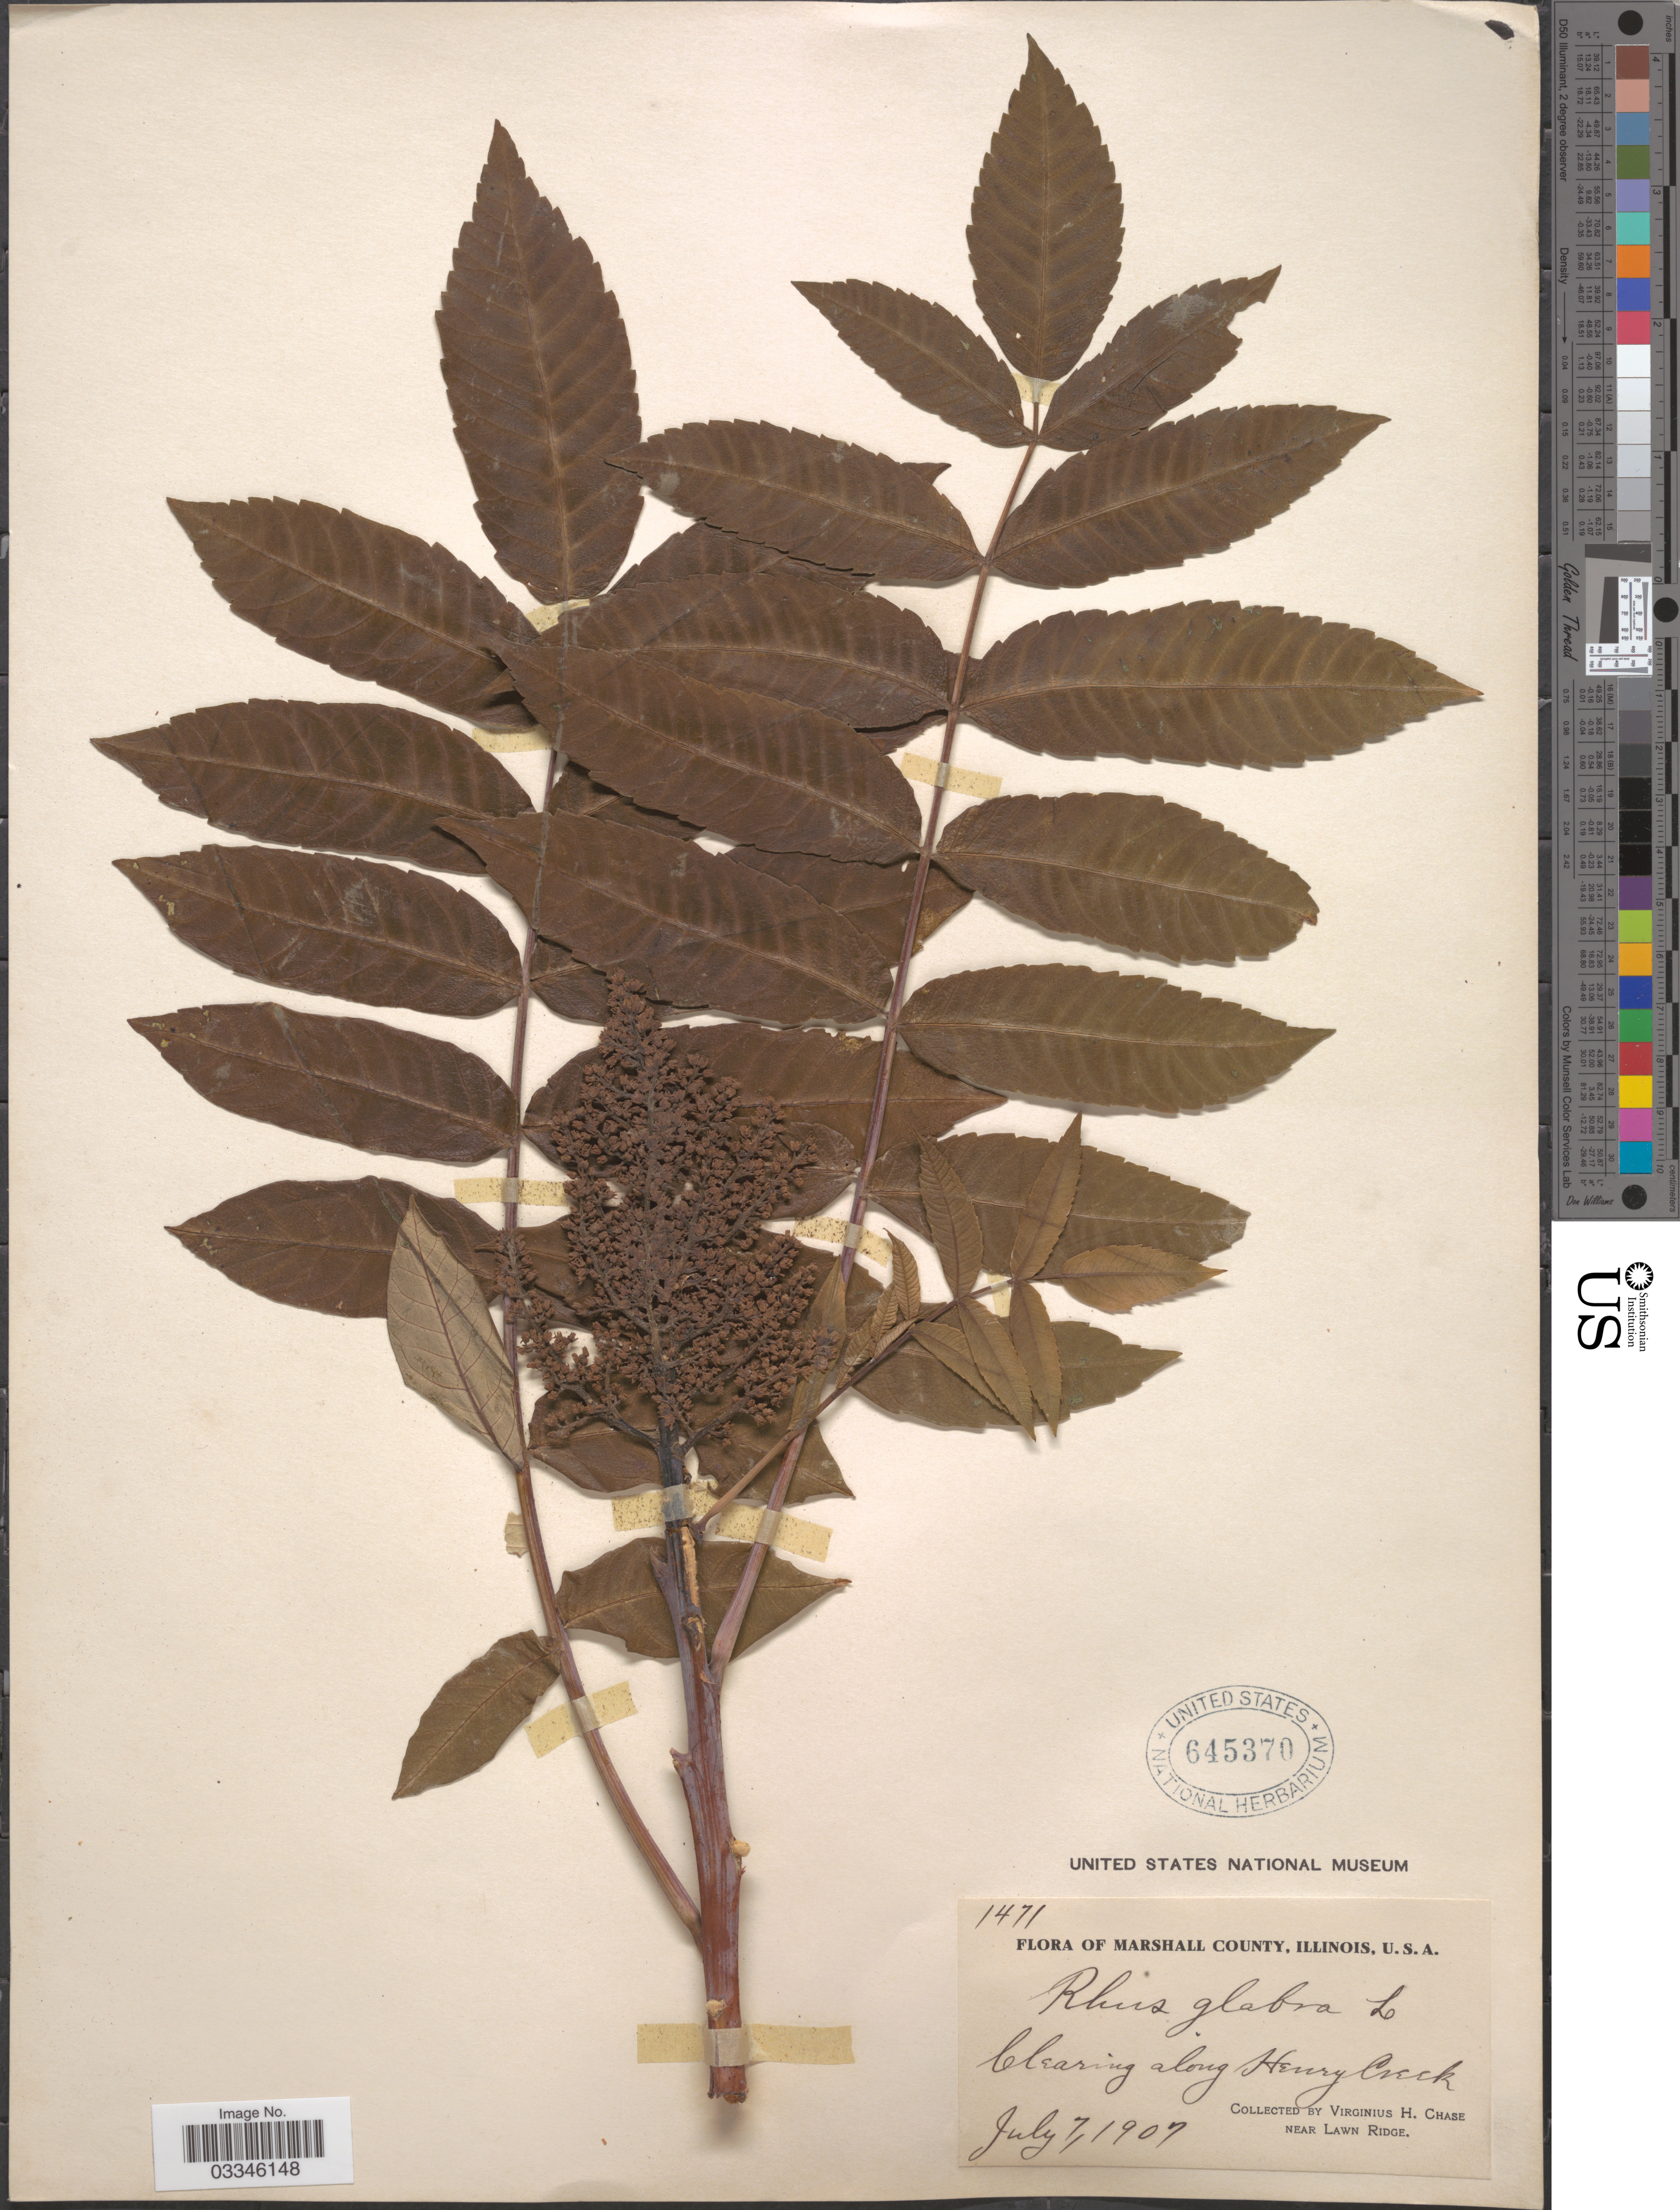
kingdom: Plantae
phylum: Tracheophyta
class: Magnoliopsida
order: Sapindales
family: Anacardiaceae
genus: Rhus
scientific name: Rhus glabra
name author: L.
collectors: V. H. Chase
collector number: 1471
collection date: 1907-07-07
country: United States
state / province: Illinois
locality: Marshall County. Clearing along Henry Creek. Near Lawn Ridge.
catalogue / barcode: US 645370